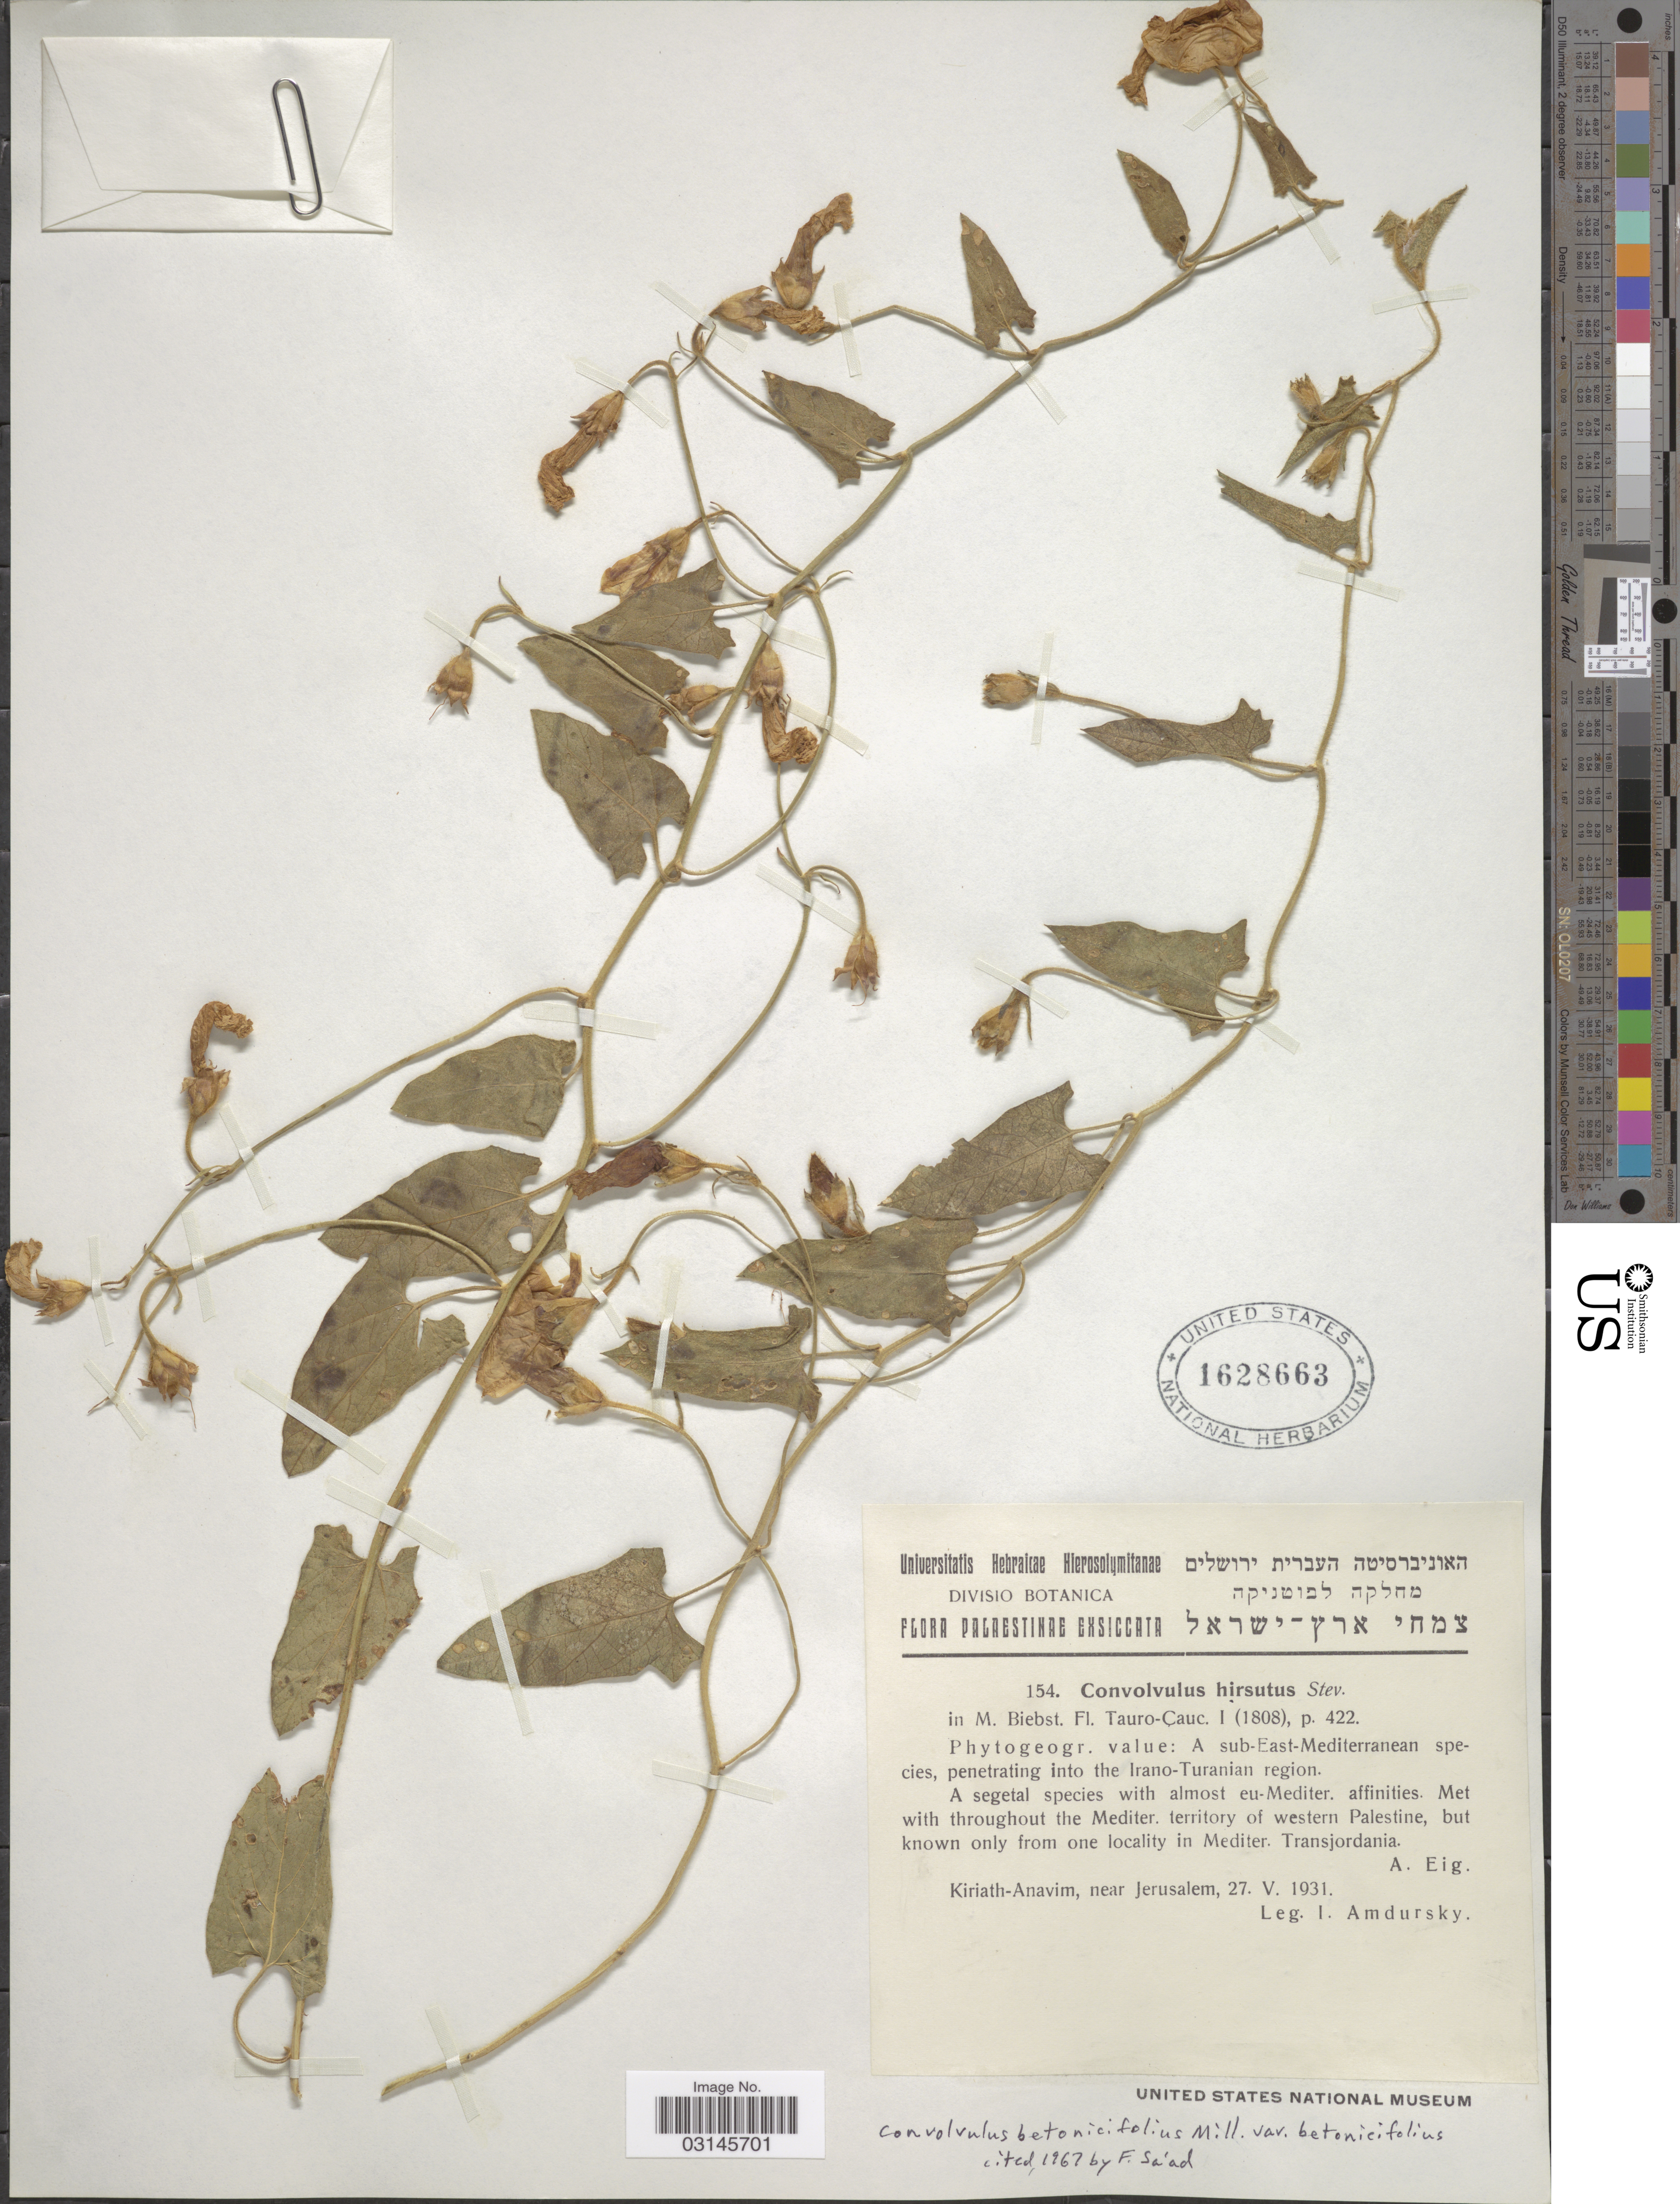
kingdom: Plantae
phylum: Tracheophyta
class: Magnoliopsida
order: Solanales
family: Convolvulaceae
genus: Convolvulus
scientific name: Convolvulus betonicifolius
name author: Mill.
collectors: I. Amdursky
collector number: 154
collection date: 1931-05-27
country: Israel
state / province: Jerusalem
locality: Palaestinae. Mediter. Transjordania. Kiriath-Anavim, near Jerusalem.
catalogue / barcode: US 1628663